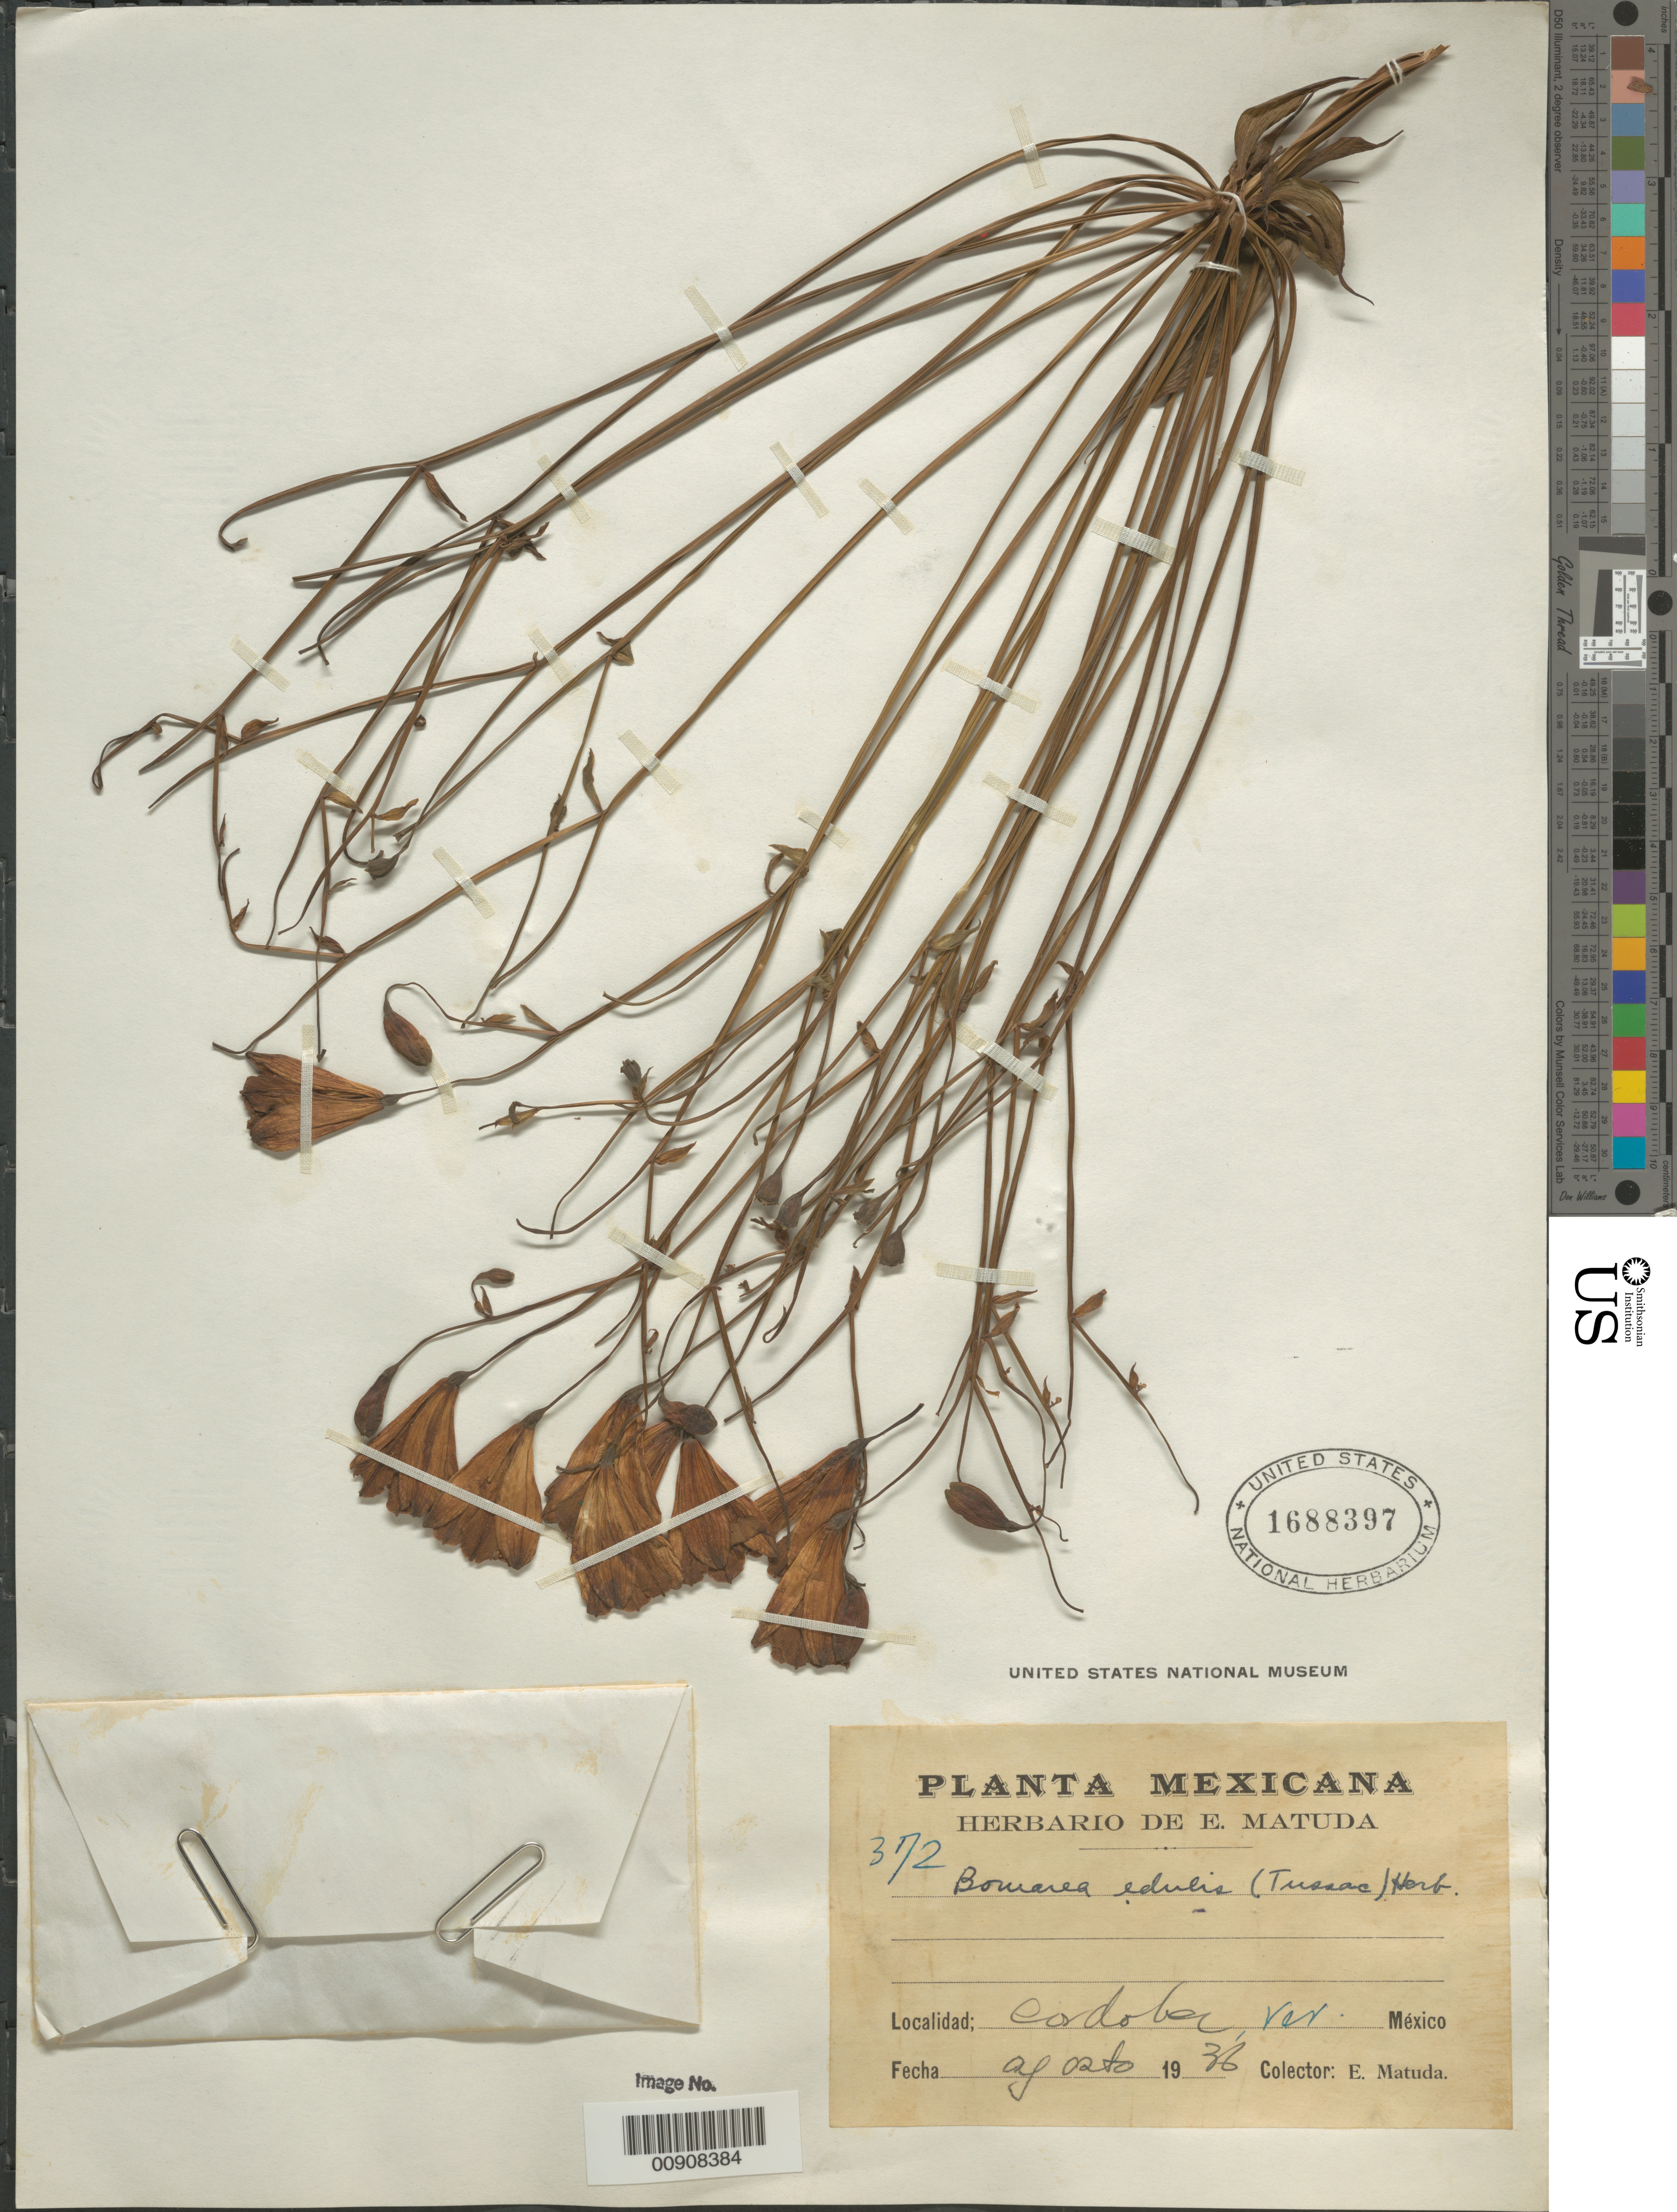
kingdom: Plantae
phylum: Tracheophyta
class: Liliopsida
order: Liliales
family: Alstroemeriaceae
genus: Bomarea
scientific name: Bomarea edulis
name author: (Tussac) Herb.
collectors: E. Matuda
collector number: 372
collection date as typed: Aug 1936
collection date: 1936-08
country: Mexico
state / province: Veracruz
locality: Cordoba, Veracruz.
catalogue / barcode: US 1688397